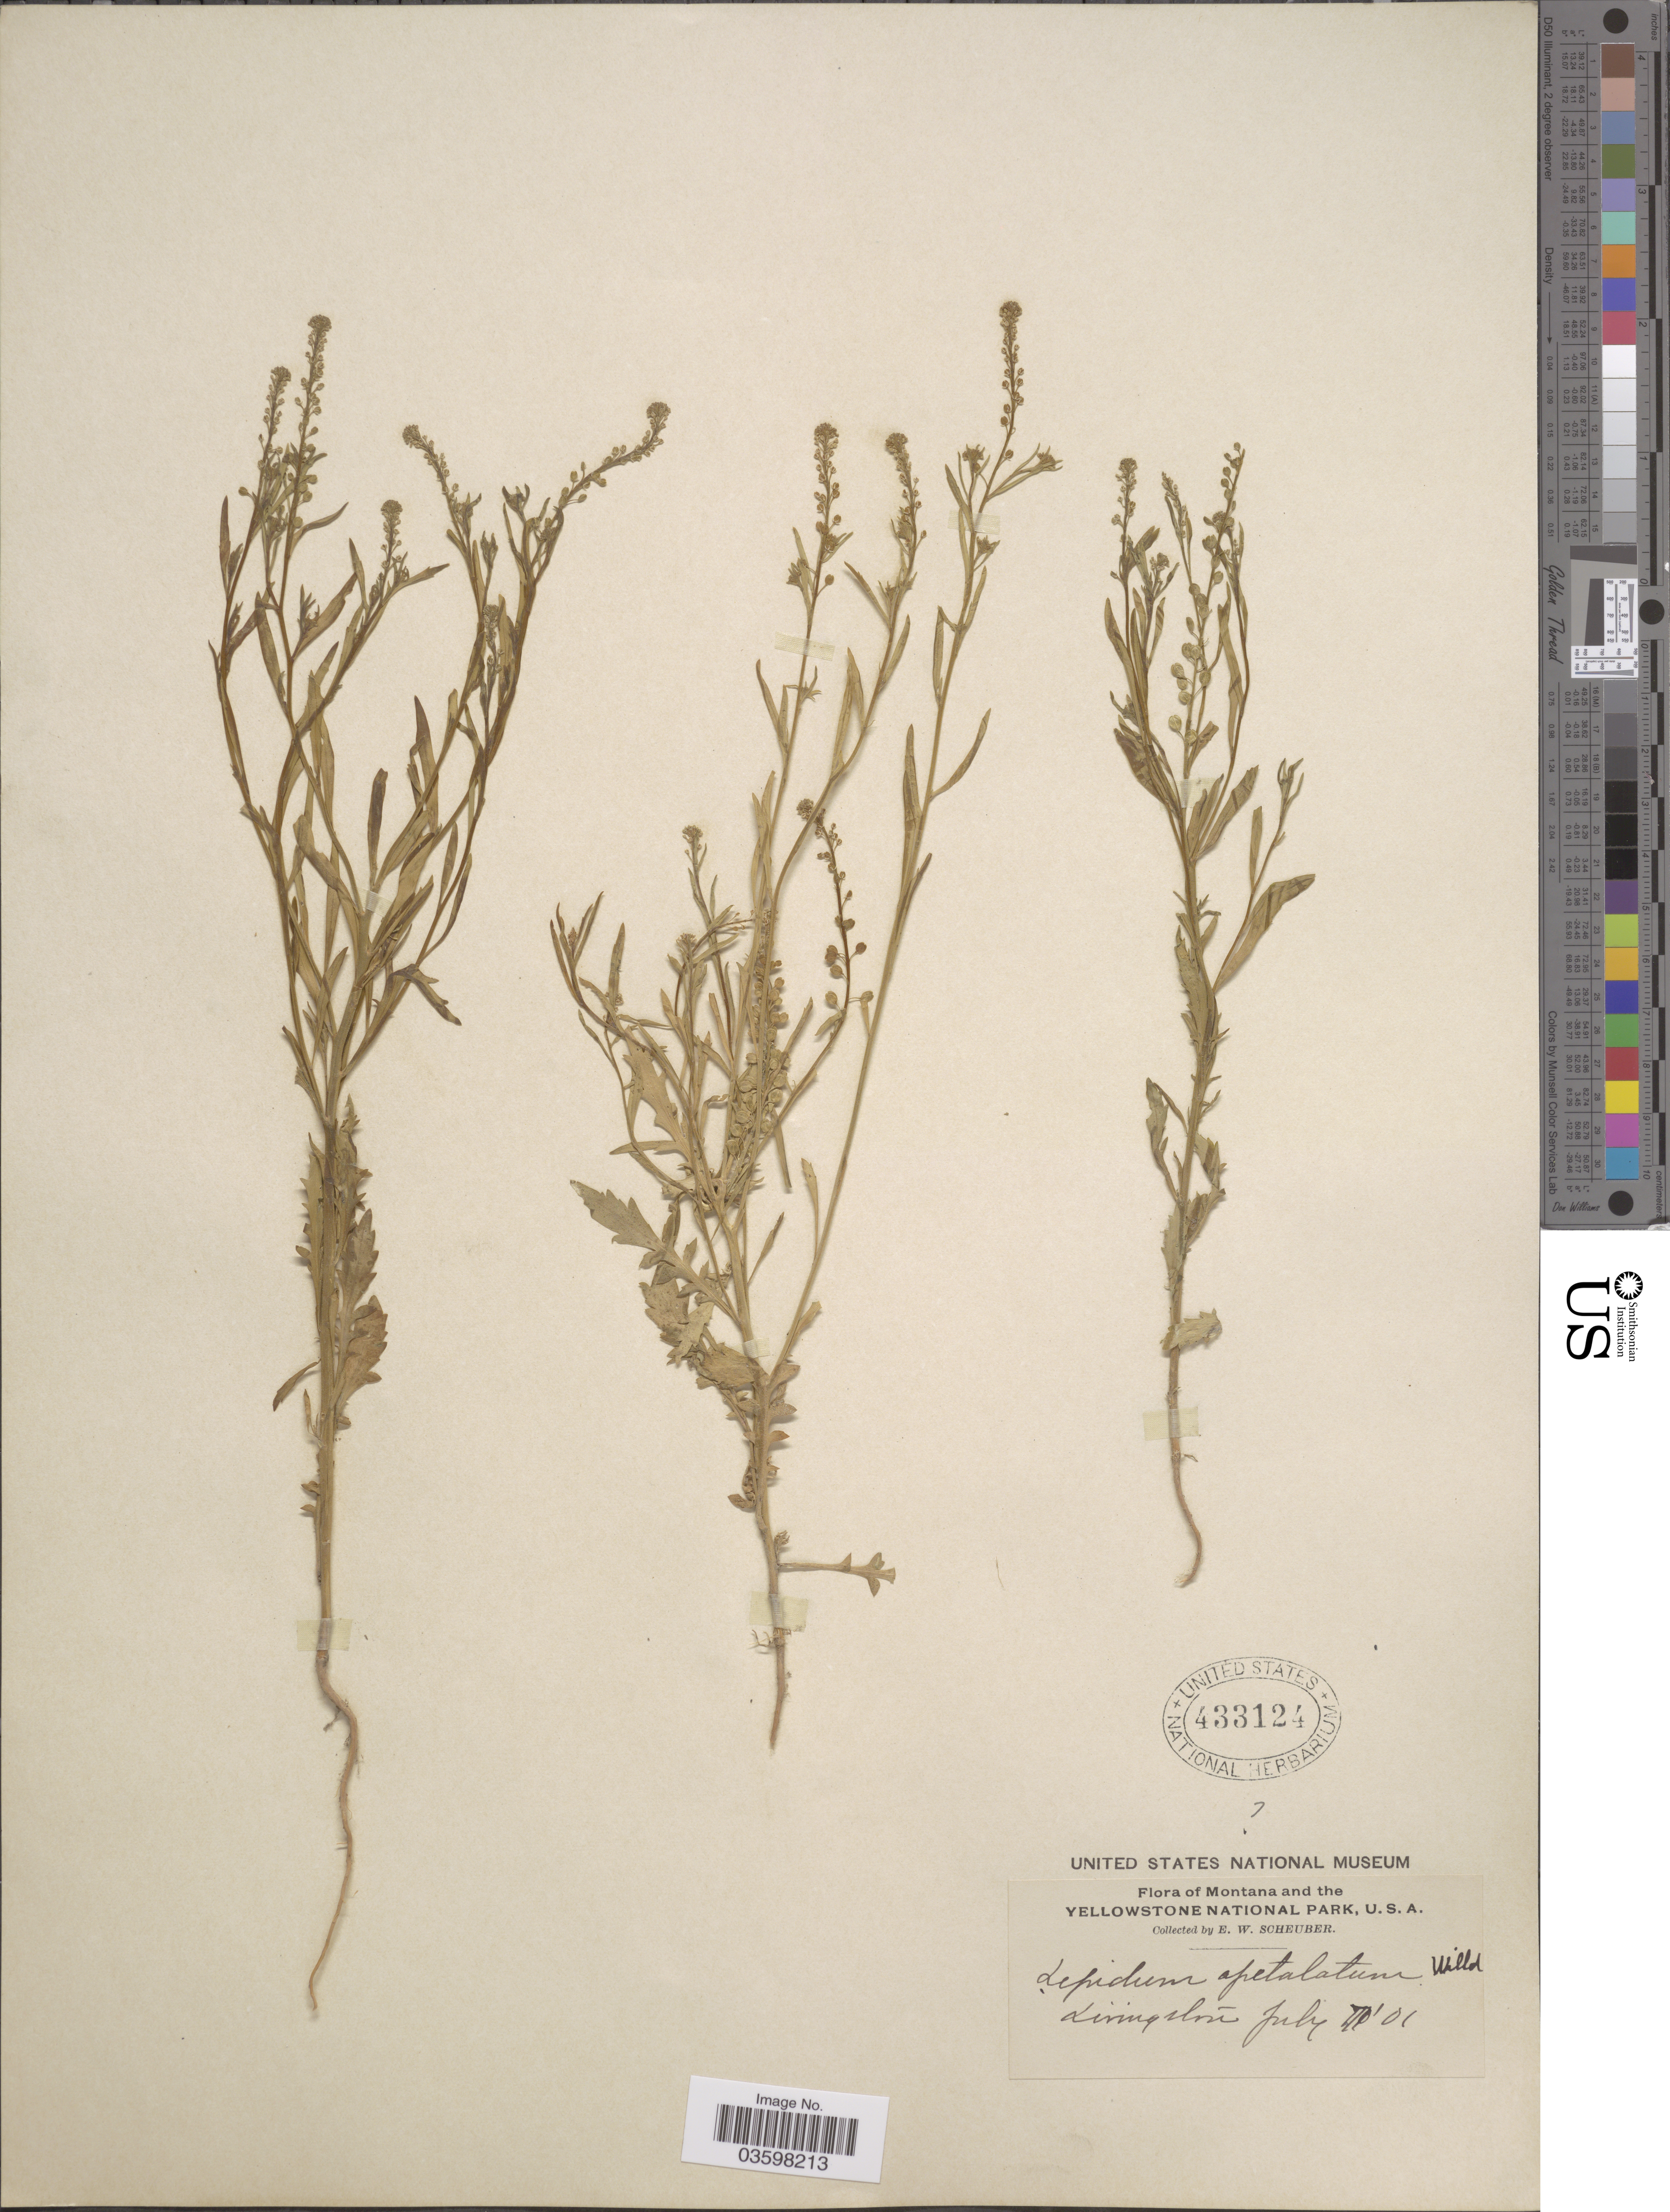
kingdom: Plantae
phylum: Tracheophyta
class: Magnoliopsida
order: Brassicales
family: Brassicaceae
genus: Lepidium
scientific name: Lepidium densiflorum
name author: Schrad.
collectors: E. Scheuber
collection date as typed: Transcribed d/m/y: 7/7/1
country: United States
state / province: Montana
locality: Montana and the Yellowstone National Park. Livingston.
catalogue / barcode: US 433124